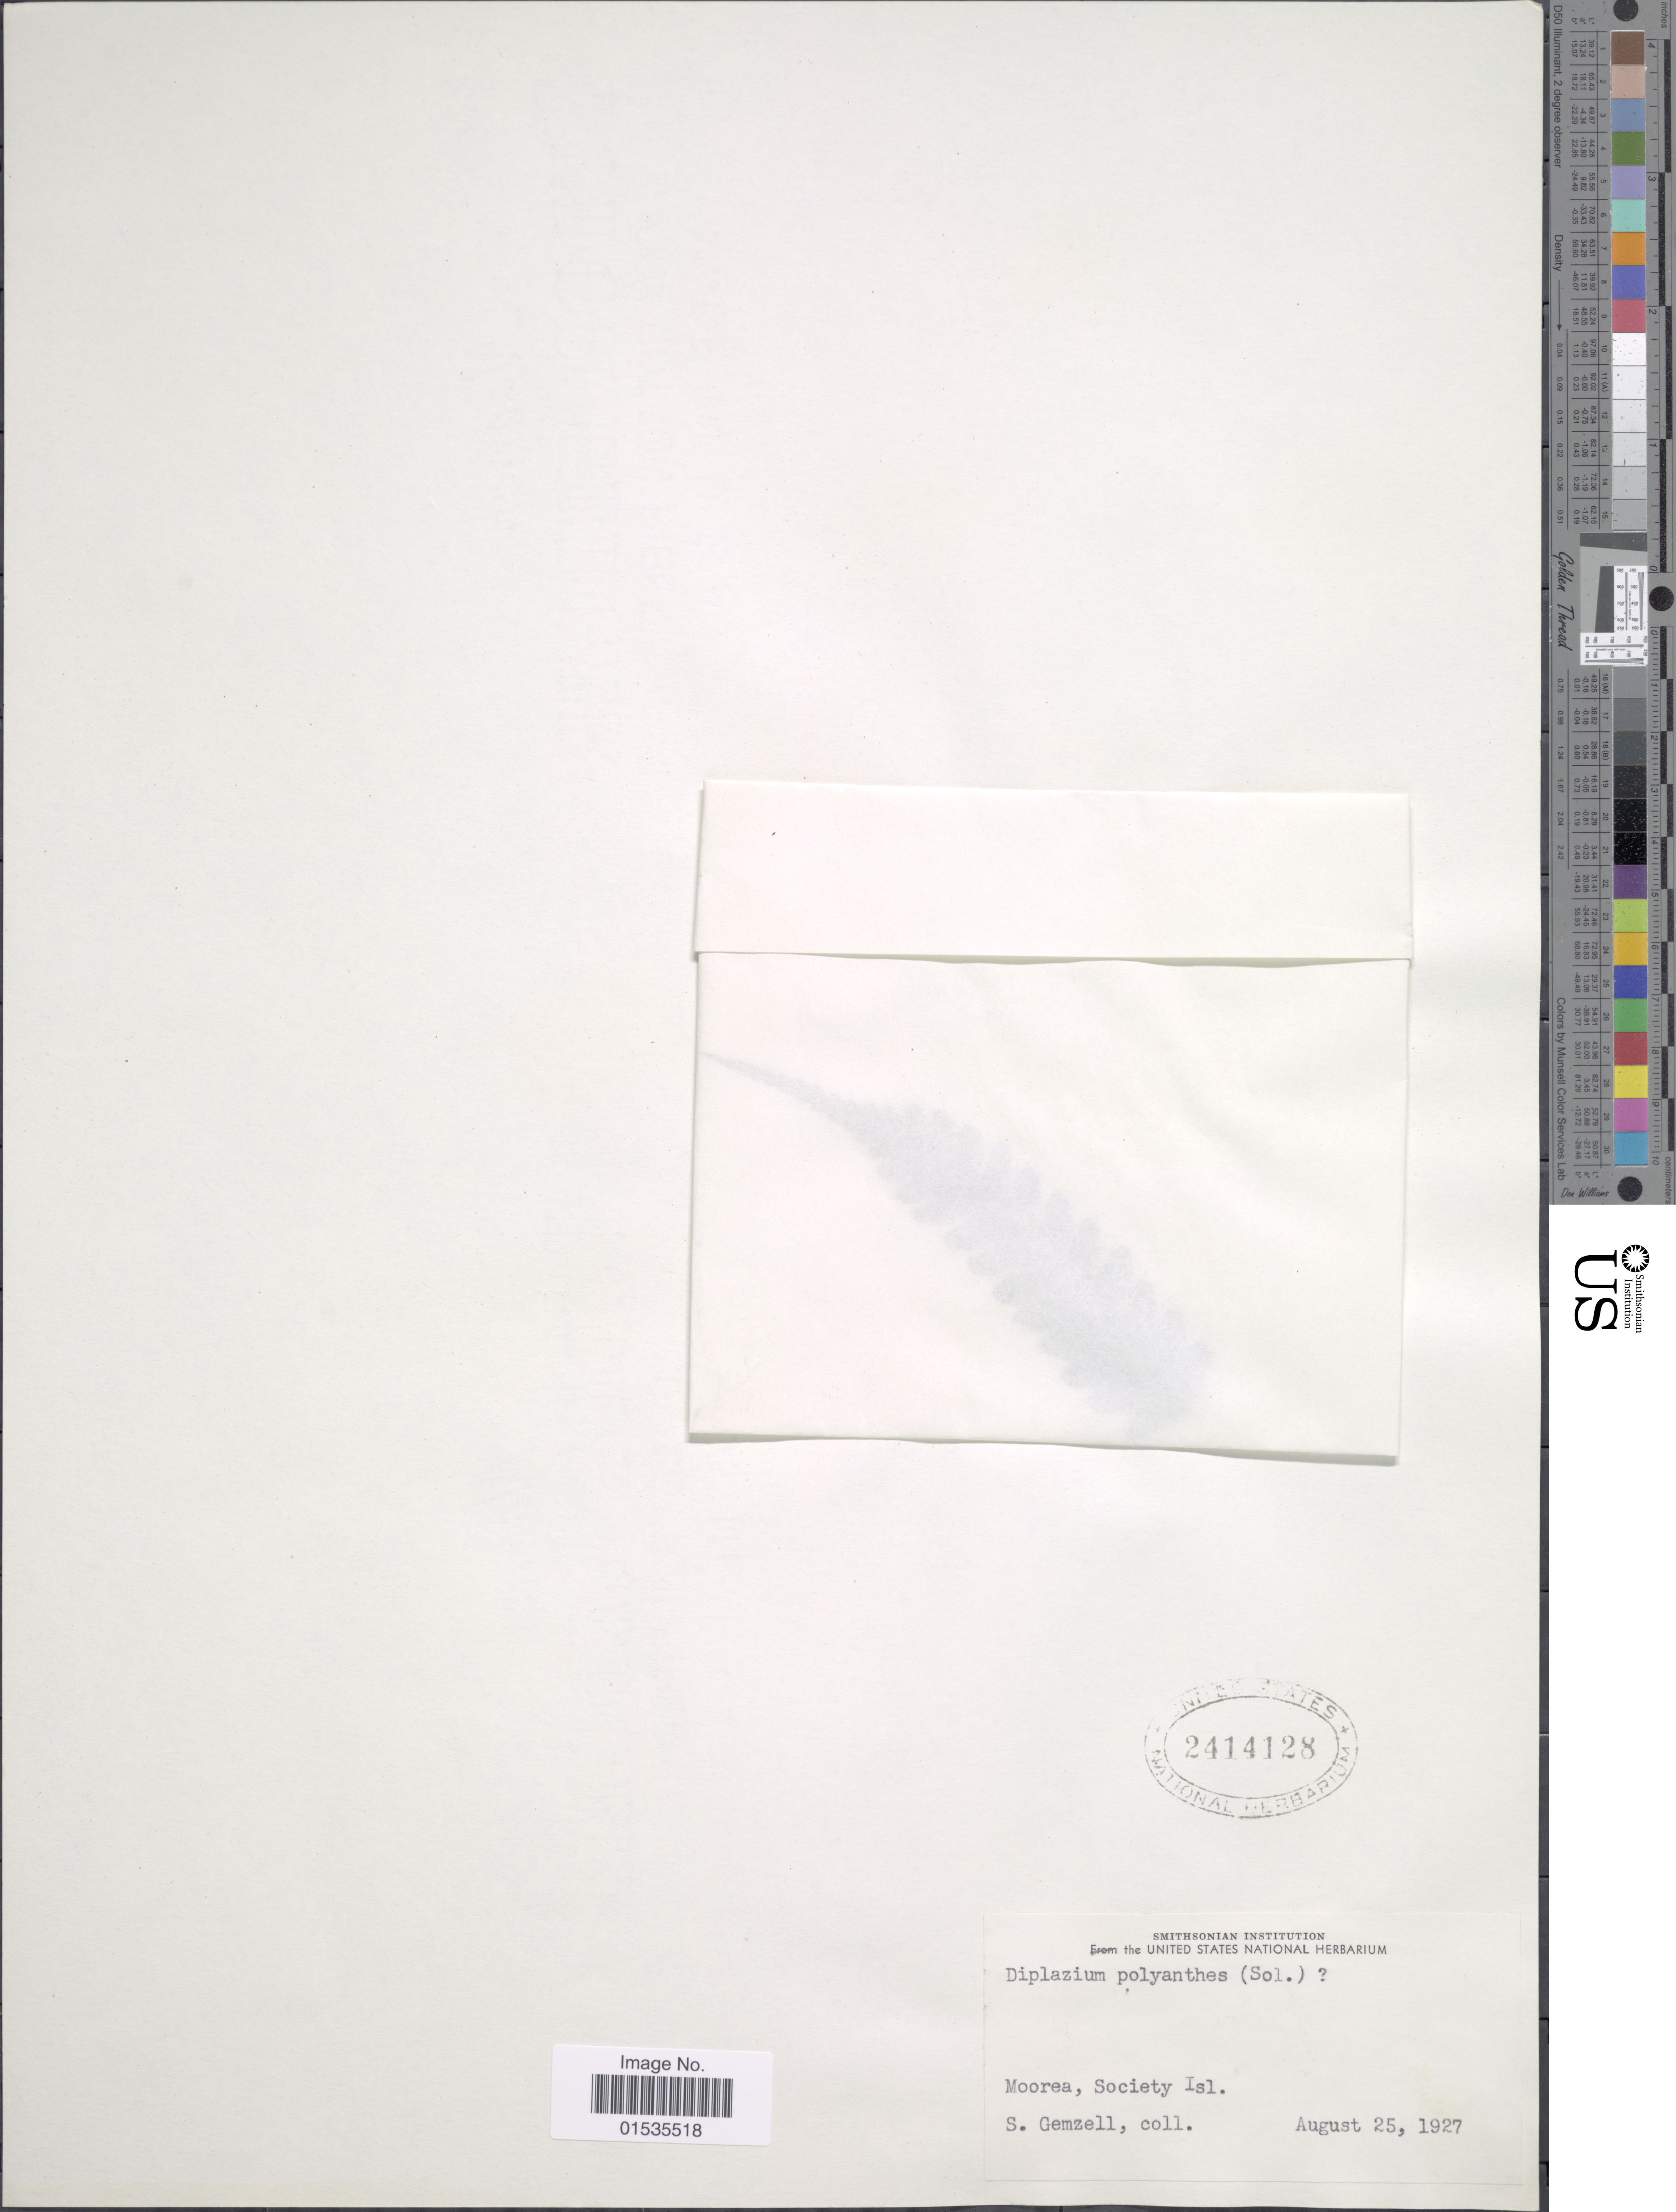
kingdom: Plantae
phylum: Tracheophyta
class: Polypodiopsida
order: Polypodiales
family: Athyriaceae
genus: Diplazium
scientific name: Diplazium polyanthes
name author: (Sol.) C. Chr.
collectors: S. Gemzell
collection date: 1927-08-25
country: French Polynesia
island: Moorea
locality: Moorea, Society Isl.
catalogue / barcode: US 2414128